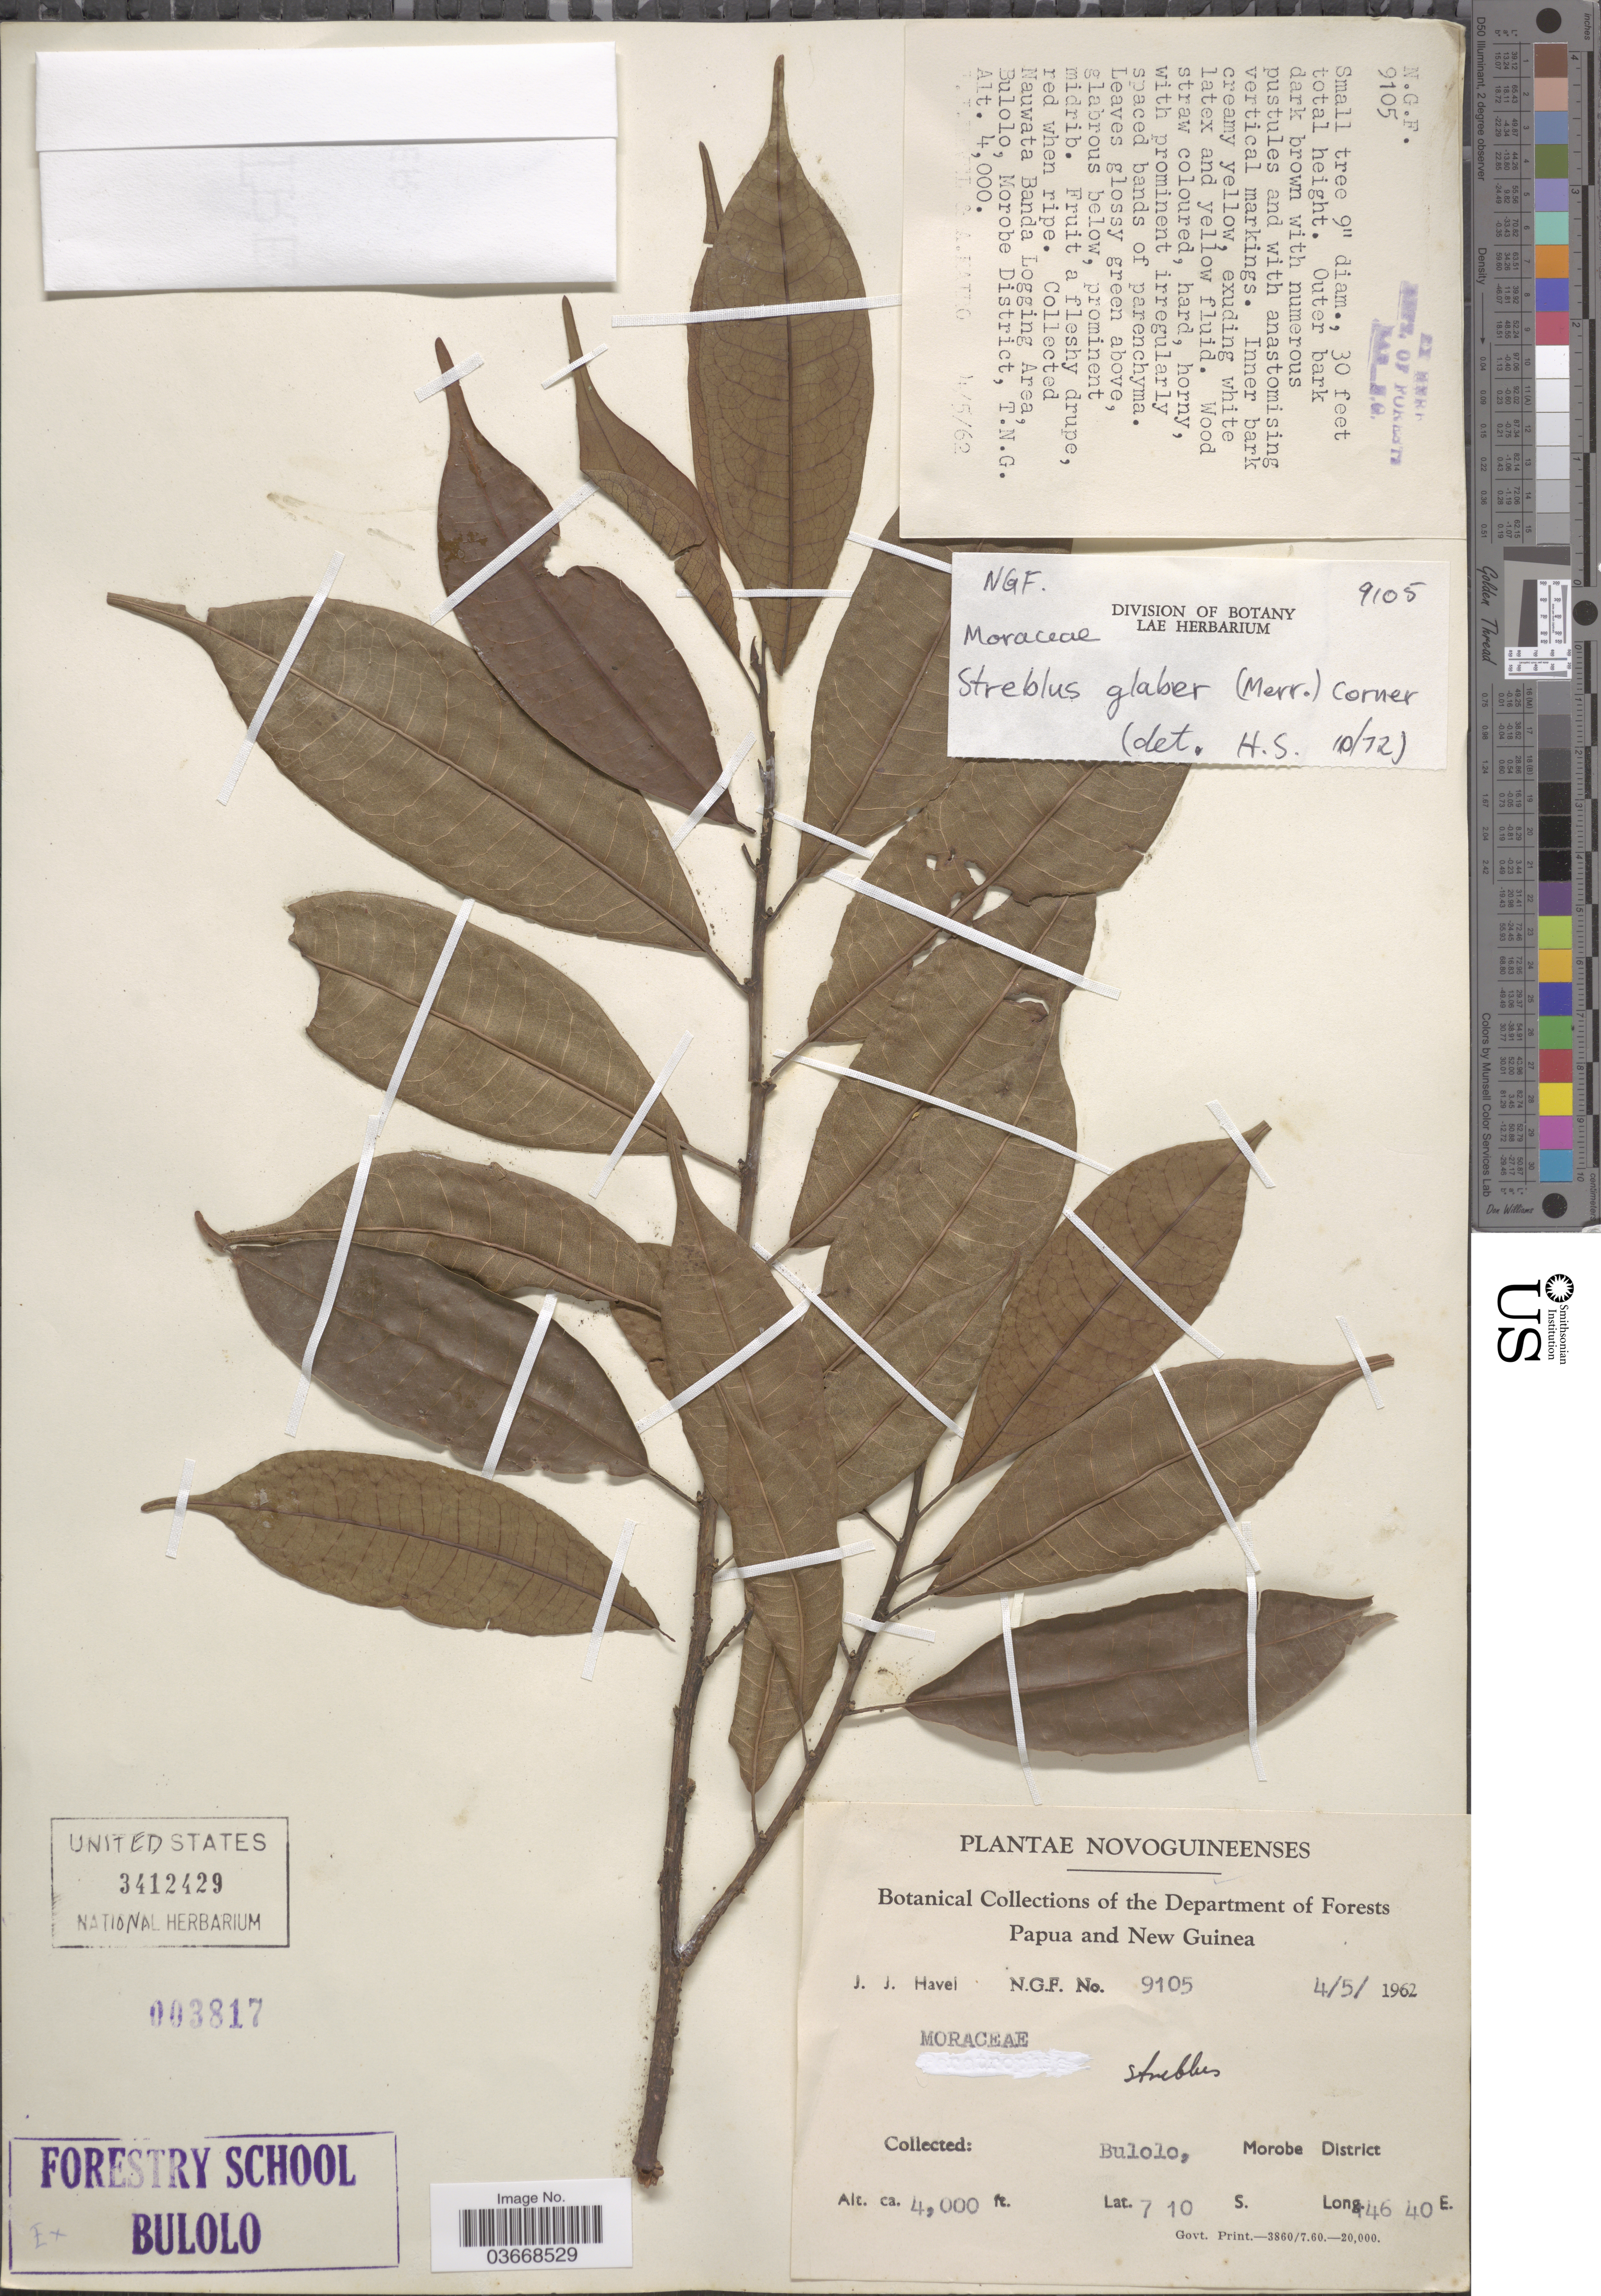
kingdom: Plantae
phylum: Tracheophyta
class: Magnoliopsida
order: Rosales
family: Moraceae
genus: Paratrophis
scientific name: Paratrophis glabra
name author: (Merr.) Steenis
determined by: Wagner, W. L., (BOT), Smithsonian Institution - National Museum of Natural History (UNITED STATES)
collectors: J. Havel & A. Kairo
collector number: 9105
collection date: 1962-05-04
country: Papua New Guinea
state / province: Morobe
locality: Novoguineenses. Nauwata Banda Logging Area, Bulolo, Morobe District, T.N.G.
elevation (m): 1219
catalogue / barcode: US 3412429